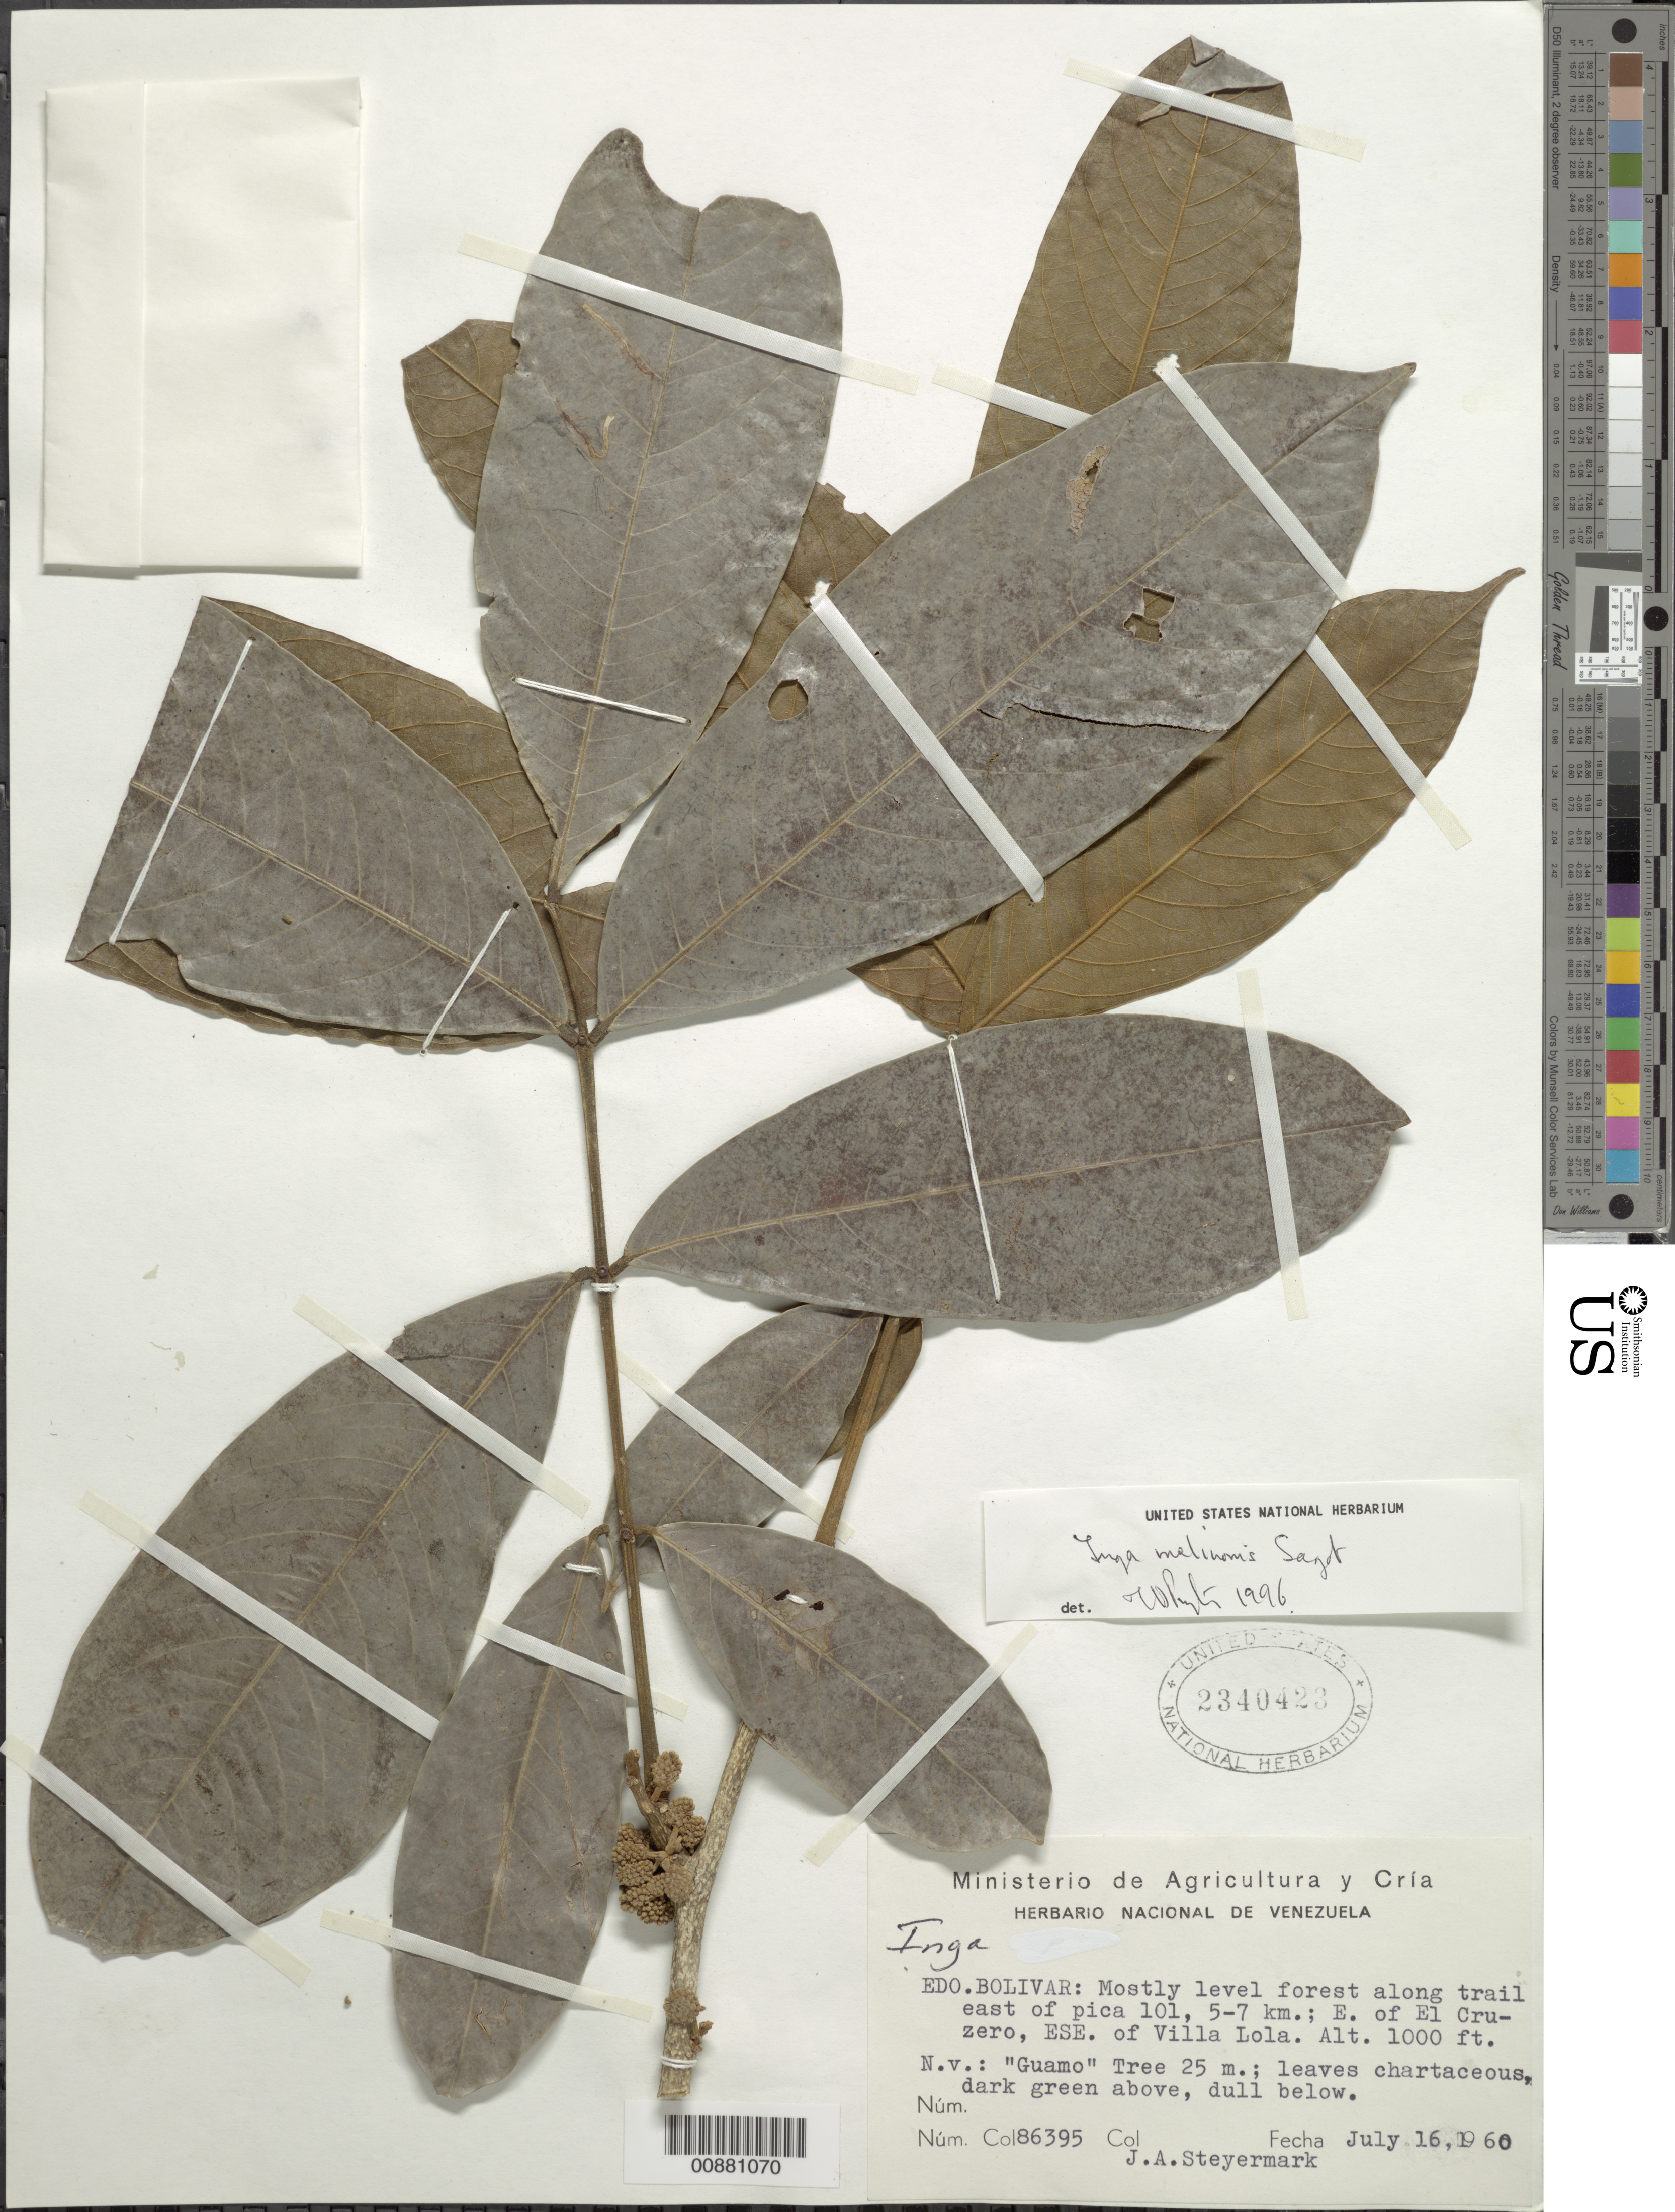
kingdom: Plantae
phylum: Tracheophyta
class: Magnoliopsida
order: Fabales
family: Fabaceae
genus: Inga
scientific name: Inga melinonis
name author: Sagot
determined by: Pennington, T. D., (K)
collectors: J. Steyermark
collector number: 86395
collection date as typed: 16-Jul-60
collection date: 1960-07-16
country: Venezuela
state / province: Bolívar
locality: Altiplanicie de Nuria, trail E of pk 101, 5-7 km E of El Cruzero, ESE of Villa Lola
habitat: Mostly level forest along trail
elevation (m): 305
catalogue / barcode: US 2340423